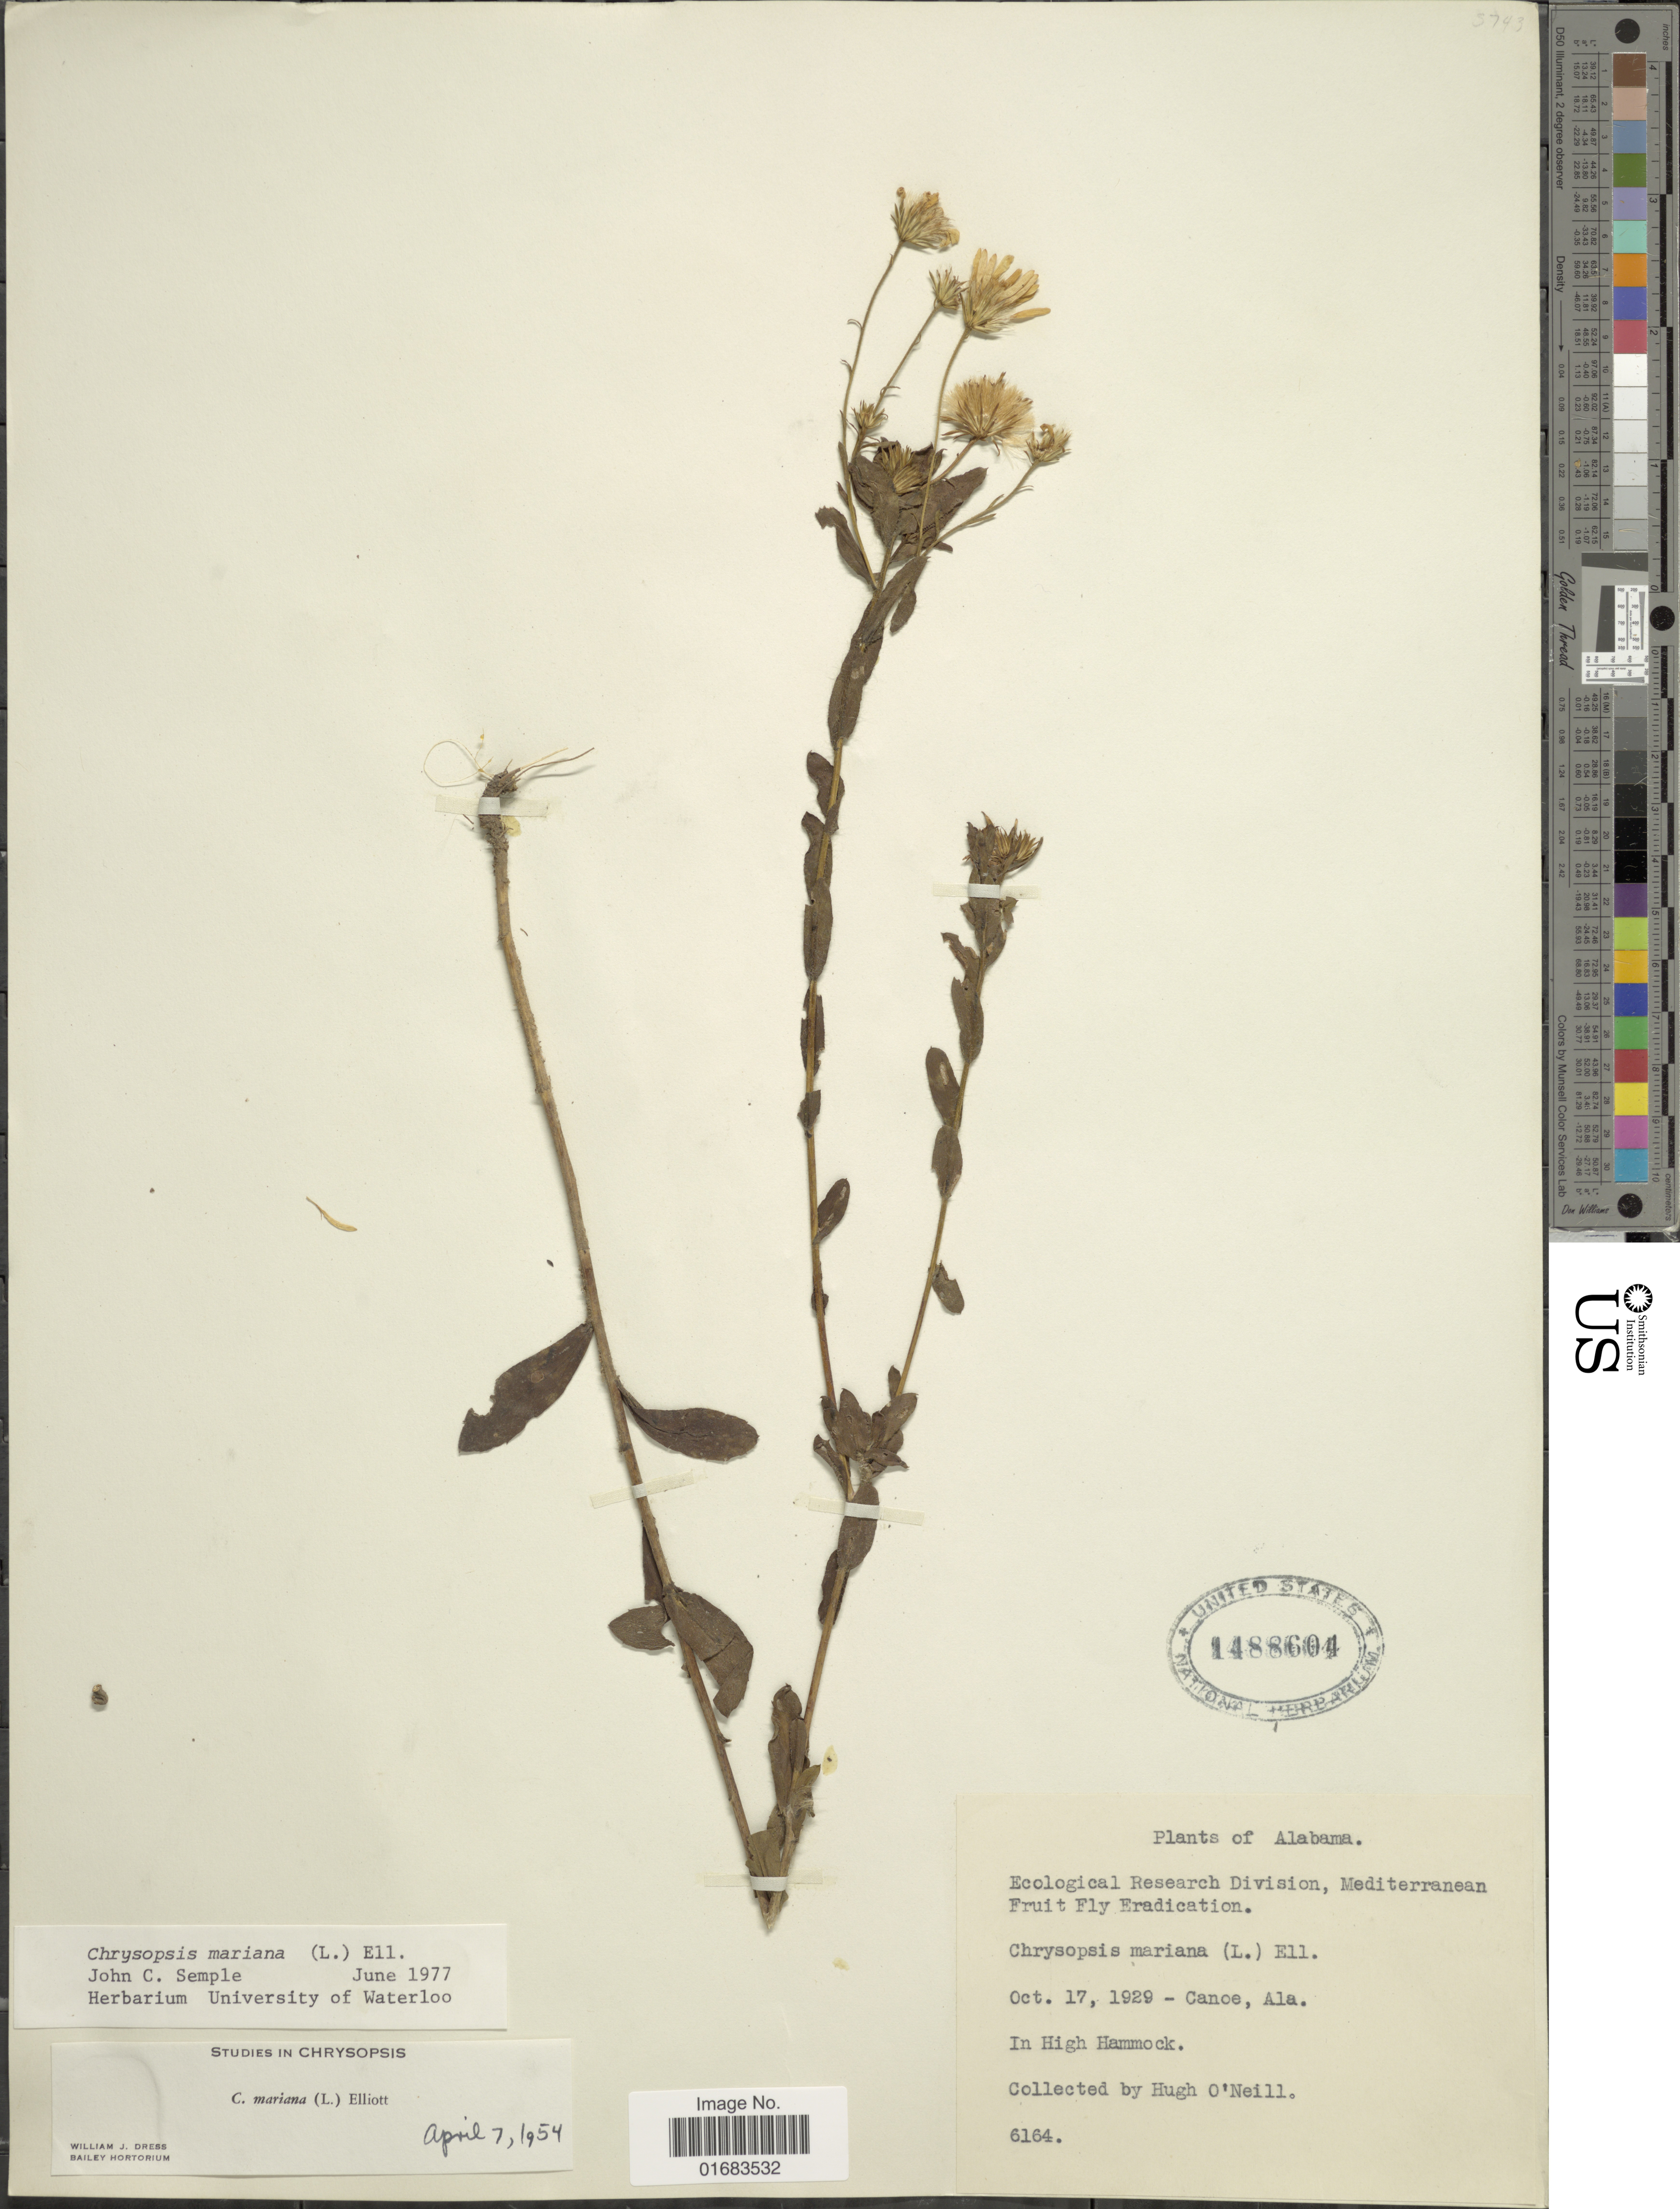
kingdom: Plantae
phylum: Tracheophyta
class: Magnoliopsida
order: Asterales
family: Asteraceae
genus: Chrysopsis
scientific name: Chrysopsis mariana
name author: (L.) Elliott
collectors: H. O'Neill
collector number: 6164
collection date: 1929-10-17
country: United States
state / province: Alabama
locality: Canoe, Ala, in High Hammock.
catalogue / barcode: US 1488604